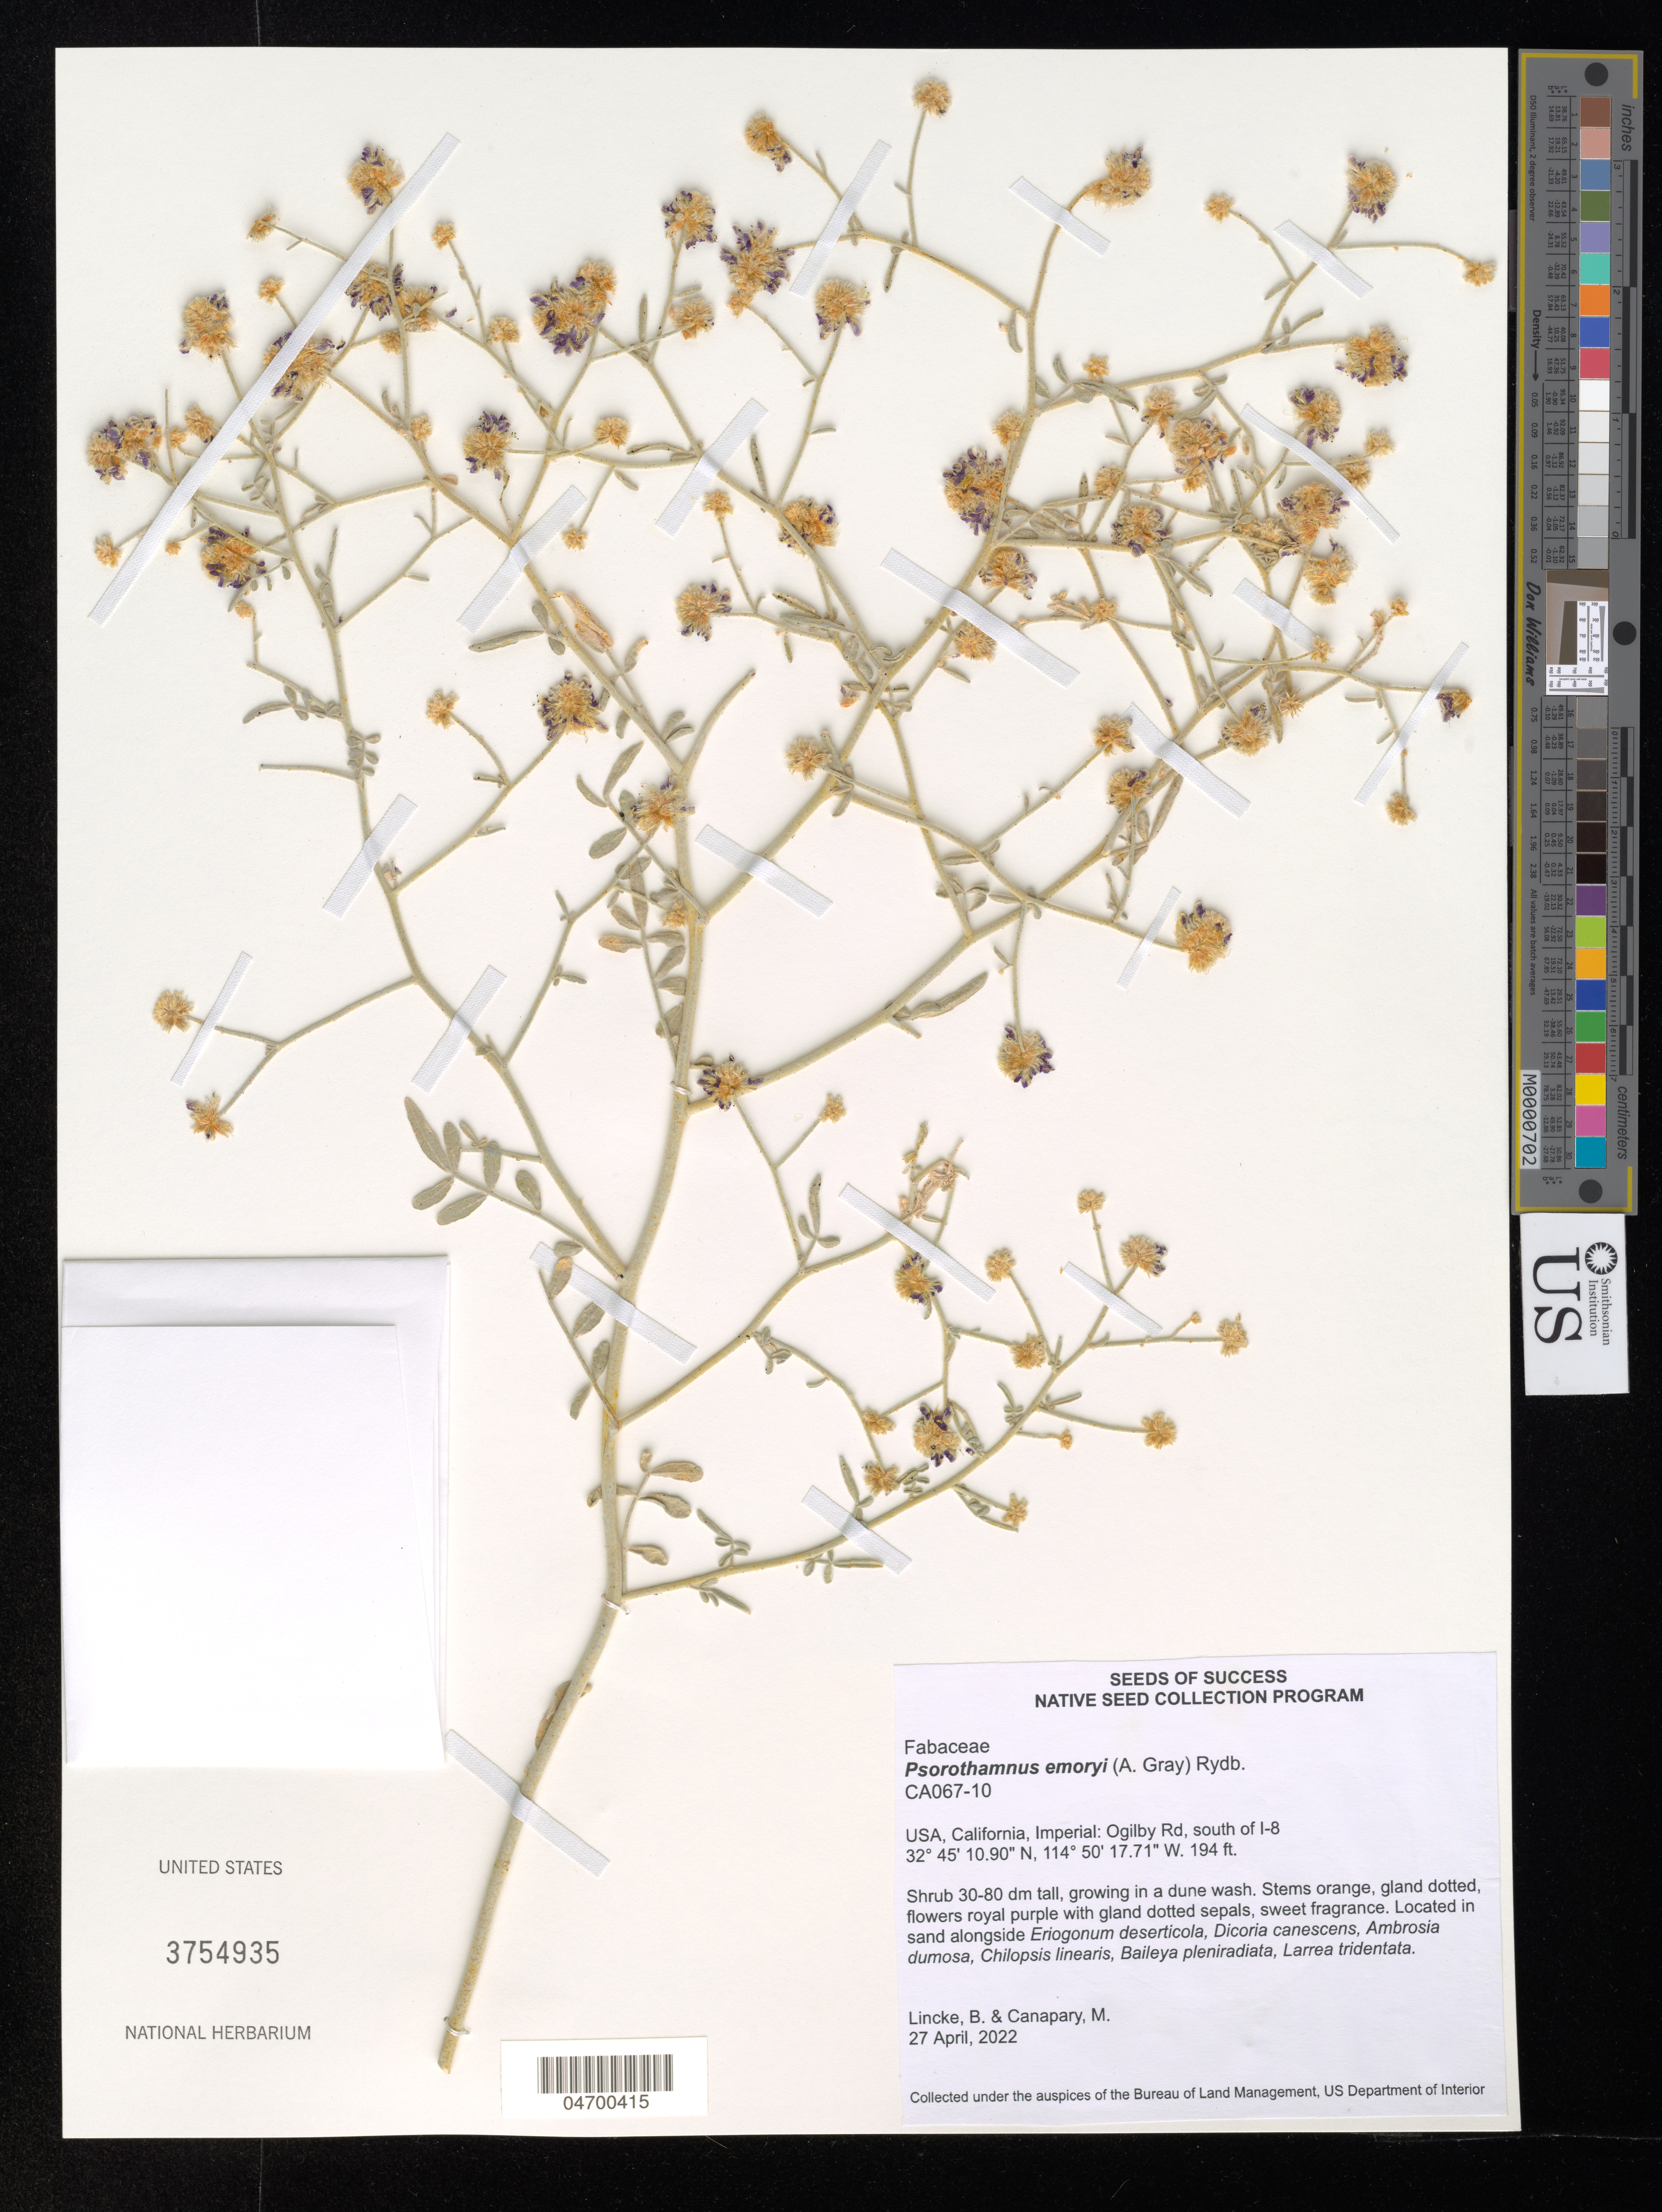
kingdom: Plantae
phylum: Tracheophyta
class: Magnoliopsida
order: Fabales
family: Fabaceae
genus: Psorothamnus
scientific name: Psorothamnus emoryi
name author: (A. Gray) Rydb.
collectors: B. Lincke & I. Engilis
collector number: CA067-10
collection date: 2022-04-27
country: United States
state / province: California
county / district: Imperial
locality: Imperial: Ogilby Rd, south of I-8.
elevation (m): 59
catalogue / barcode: US 3754935